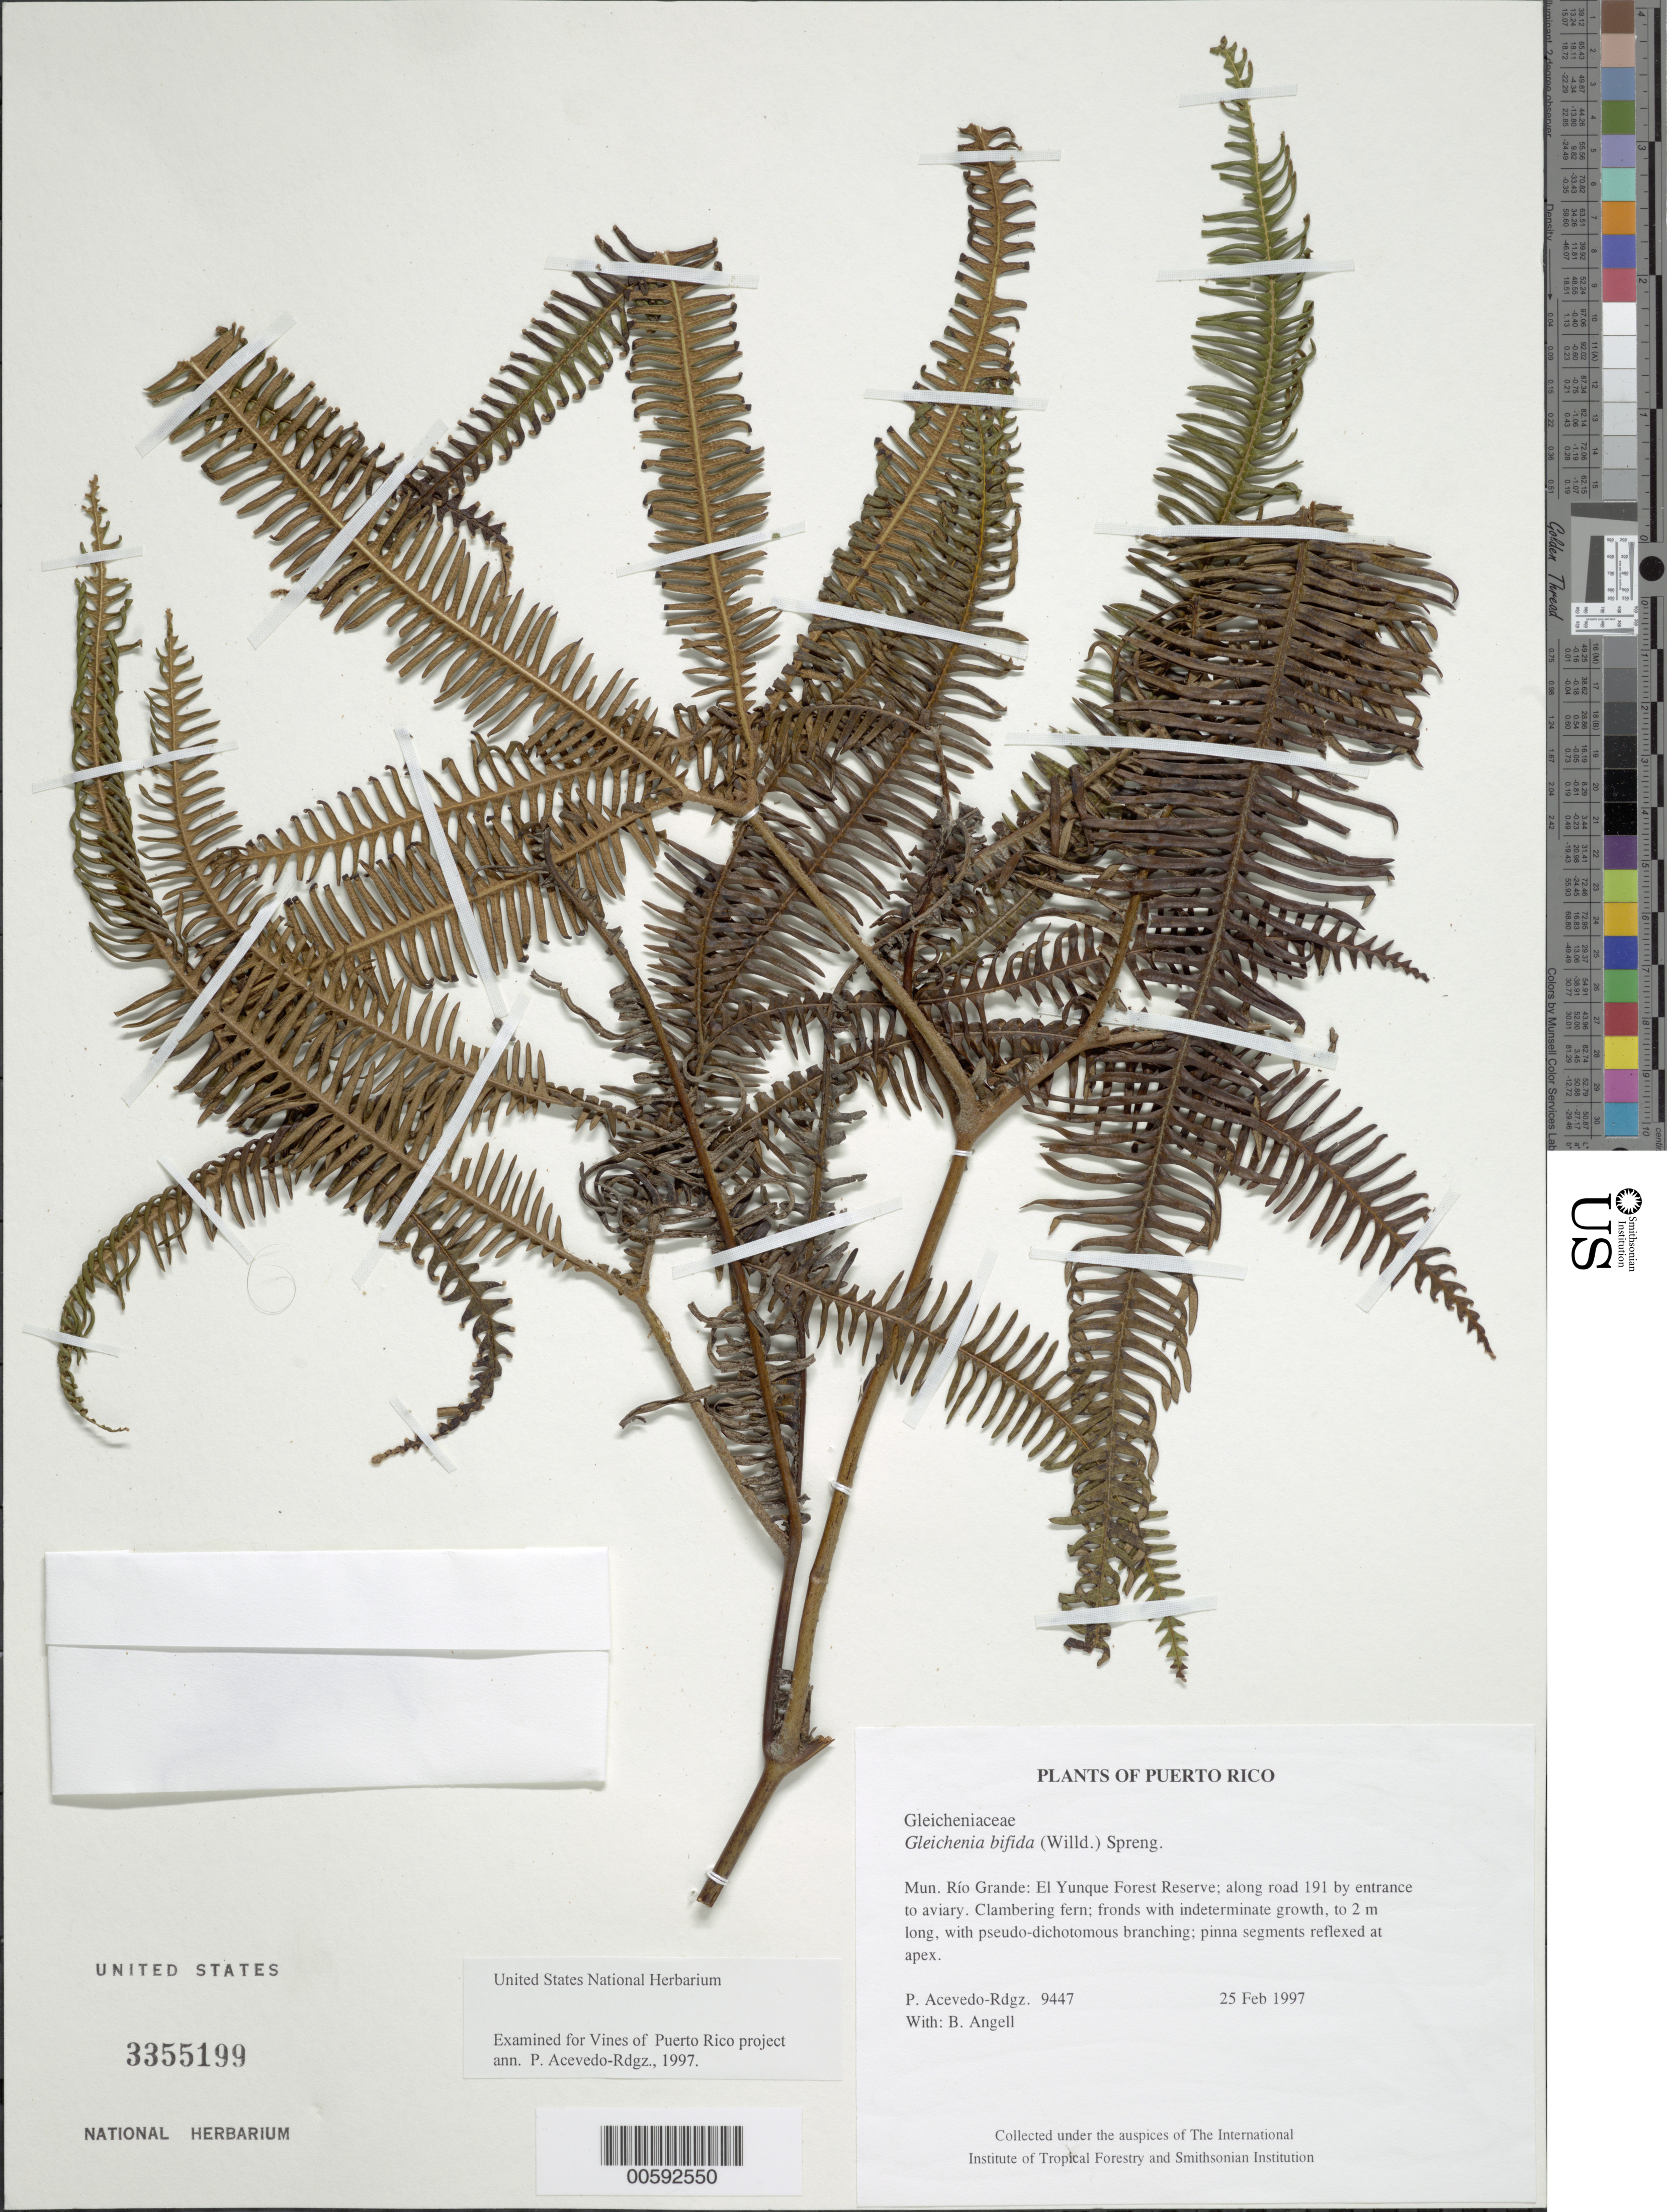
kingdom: Plantae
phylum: Tracheophyta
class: Polypodiopsida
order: Gleicheniales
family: Gleicheniaceae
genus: Sticherus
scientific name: Sticherus bifidus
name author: (Willd.) Ching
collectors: P. Acevedo-Rodr. & Bobbi Angell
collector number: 9447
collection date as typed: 25 Feb 1997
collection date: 1997-02-25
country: Puerto Rico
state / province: Río Grande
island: Puerto Rico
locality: Río Grande: El Yunque Forest Reserve; along road 191 by entrance to aviary.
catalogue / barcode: US 3355199